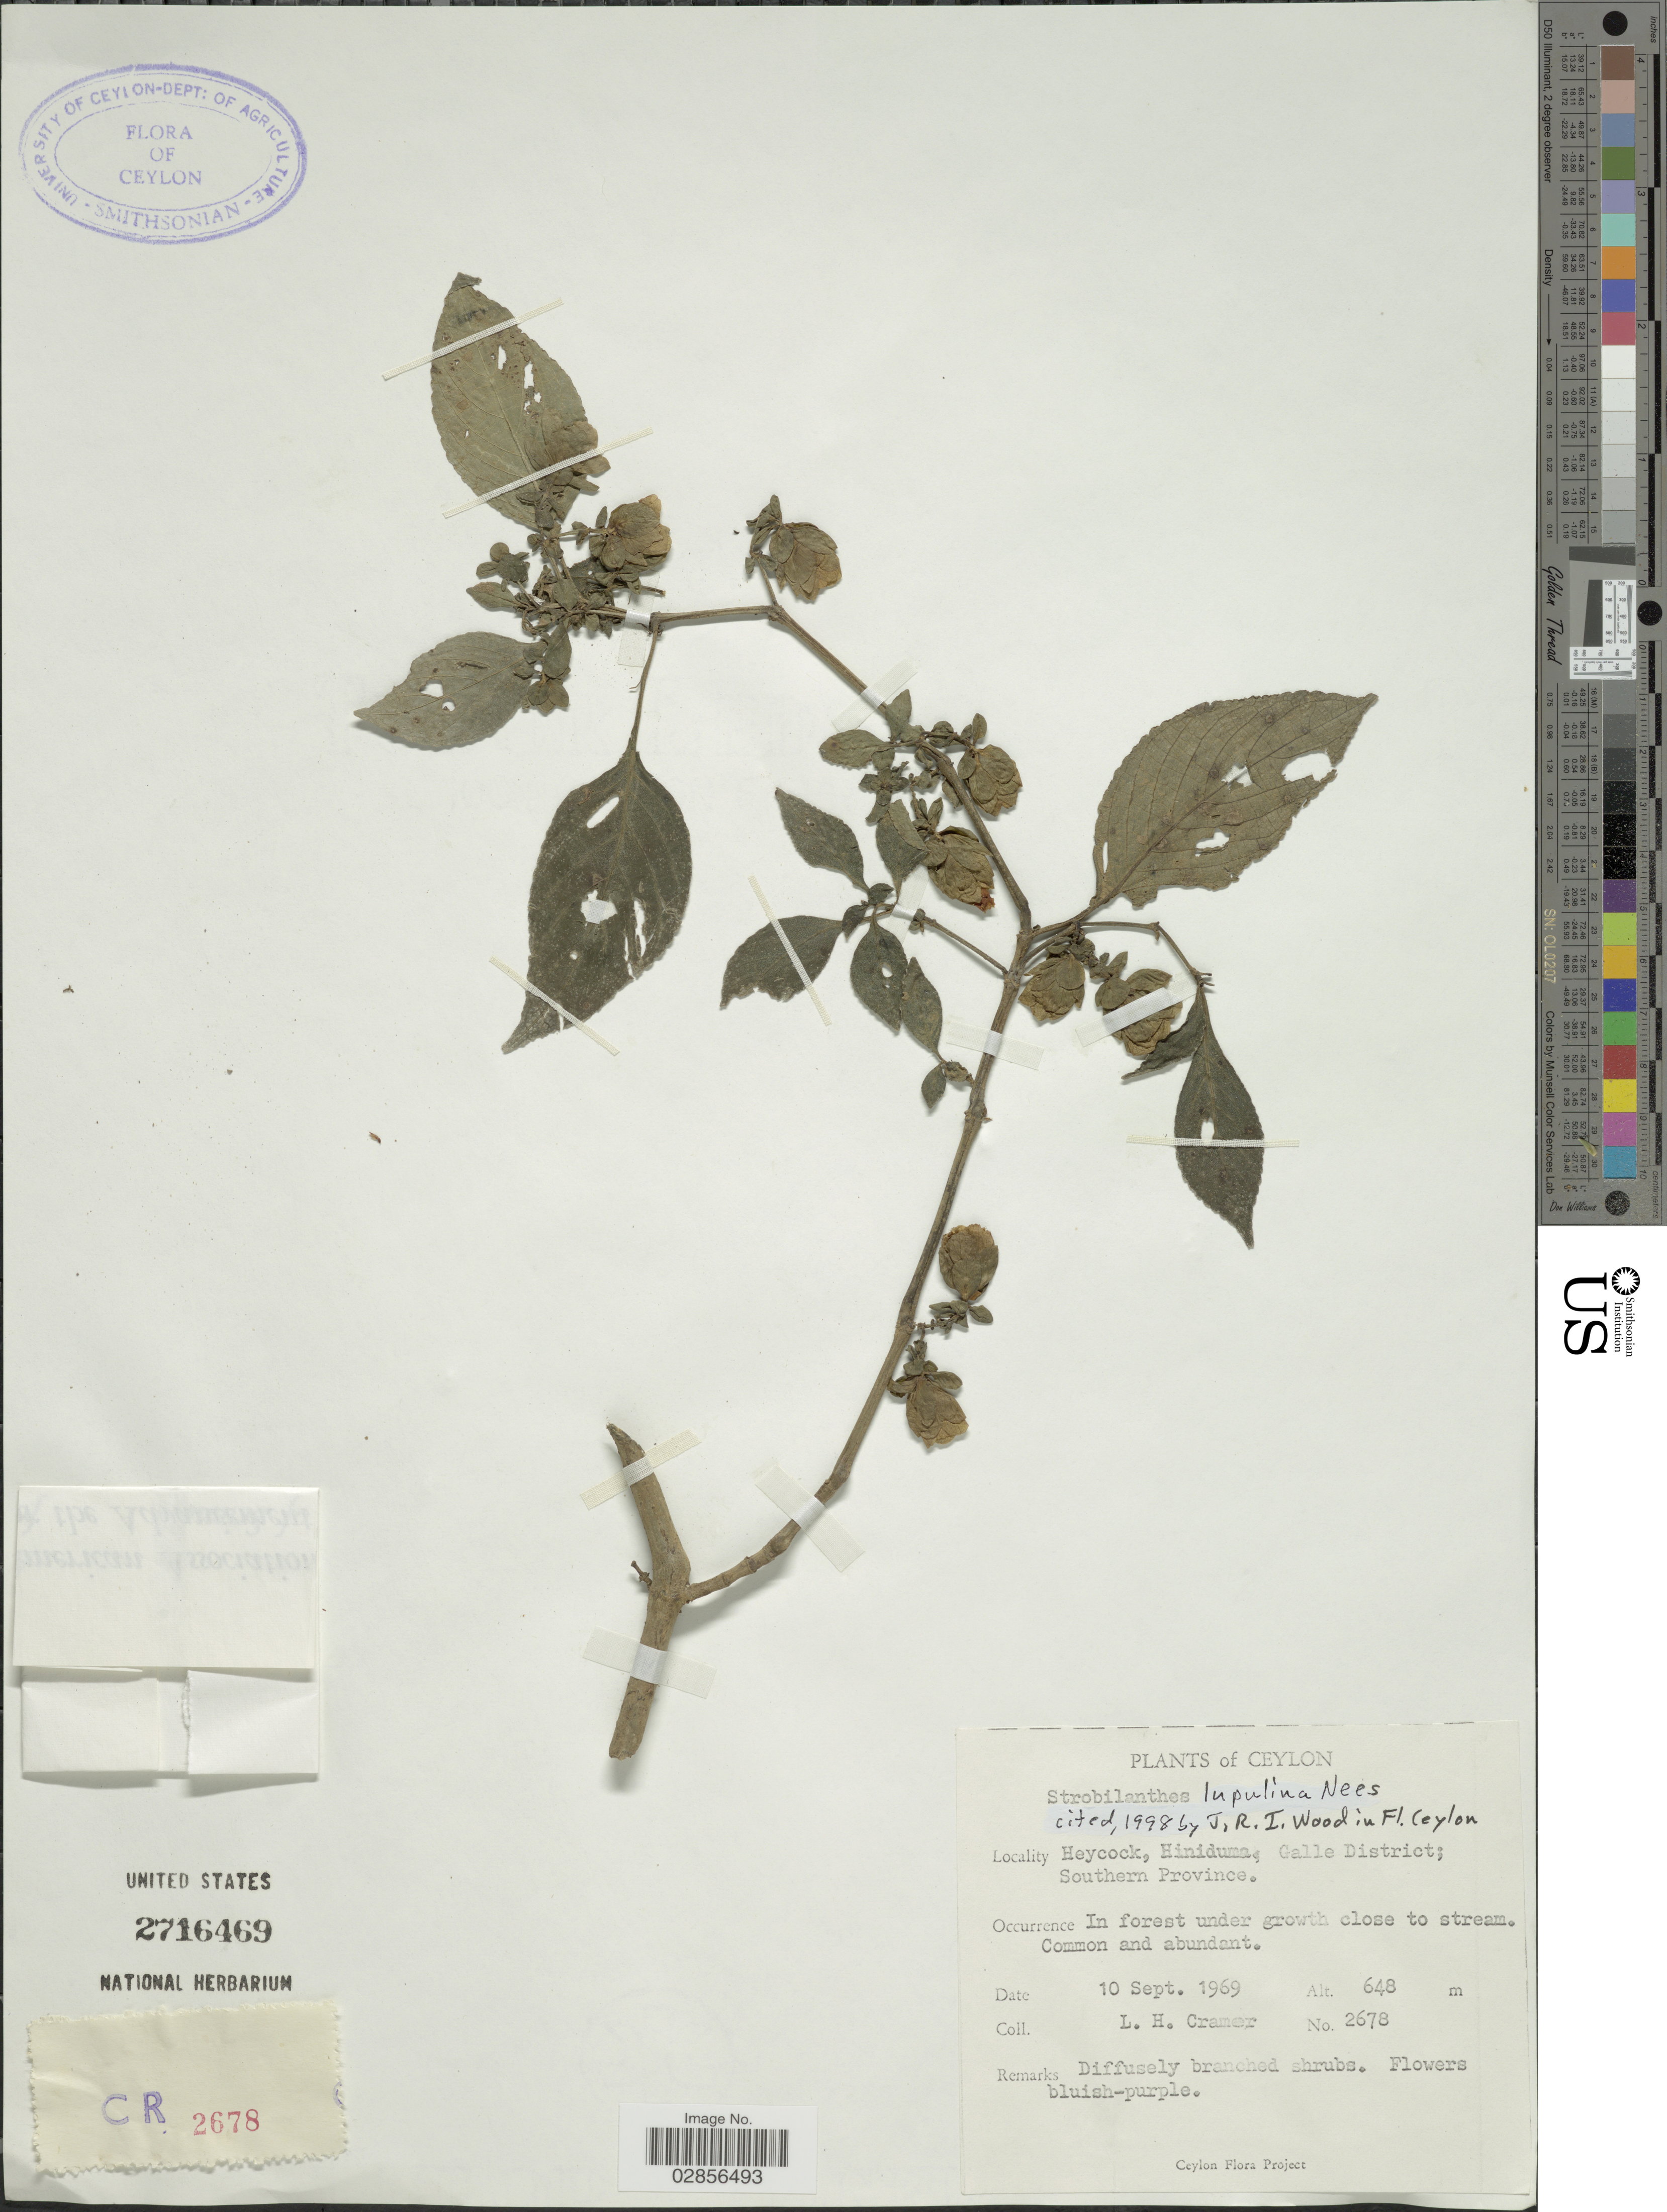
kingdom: Plantae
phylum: Tracheophyta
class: Magnoliopsida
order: Lamiales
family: Acanthaceae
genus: Strobilanthes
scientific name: Strobilanthes lupulina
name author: Nees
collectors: L. H. Cramer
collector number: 2678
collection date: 1969-09-10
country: Sri Lanka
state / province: Southern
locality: Ceylon. Heycock, Hiniduma, Galle District.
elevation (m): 648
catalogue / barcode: US 2716469